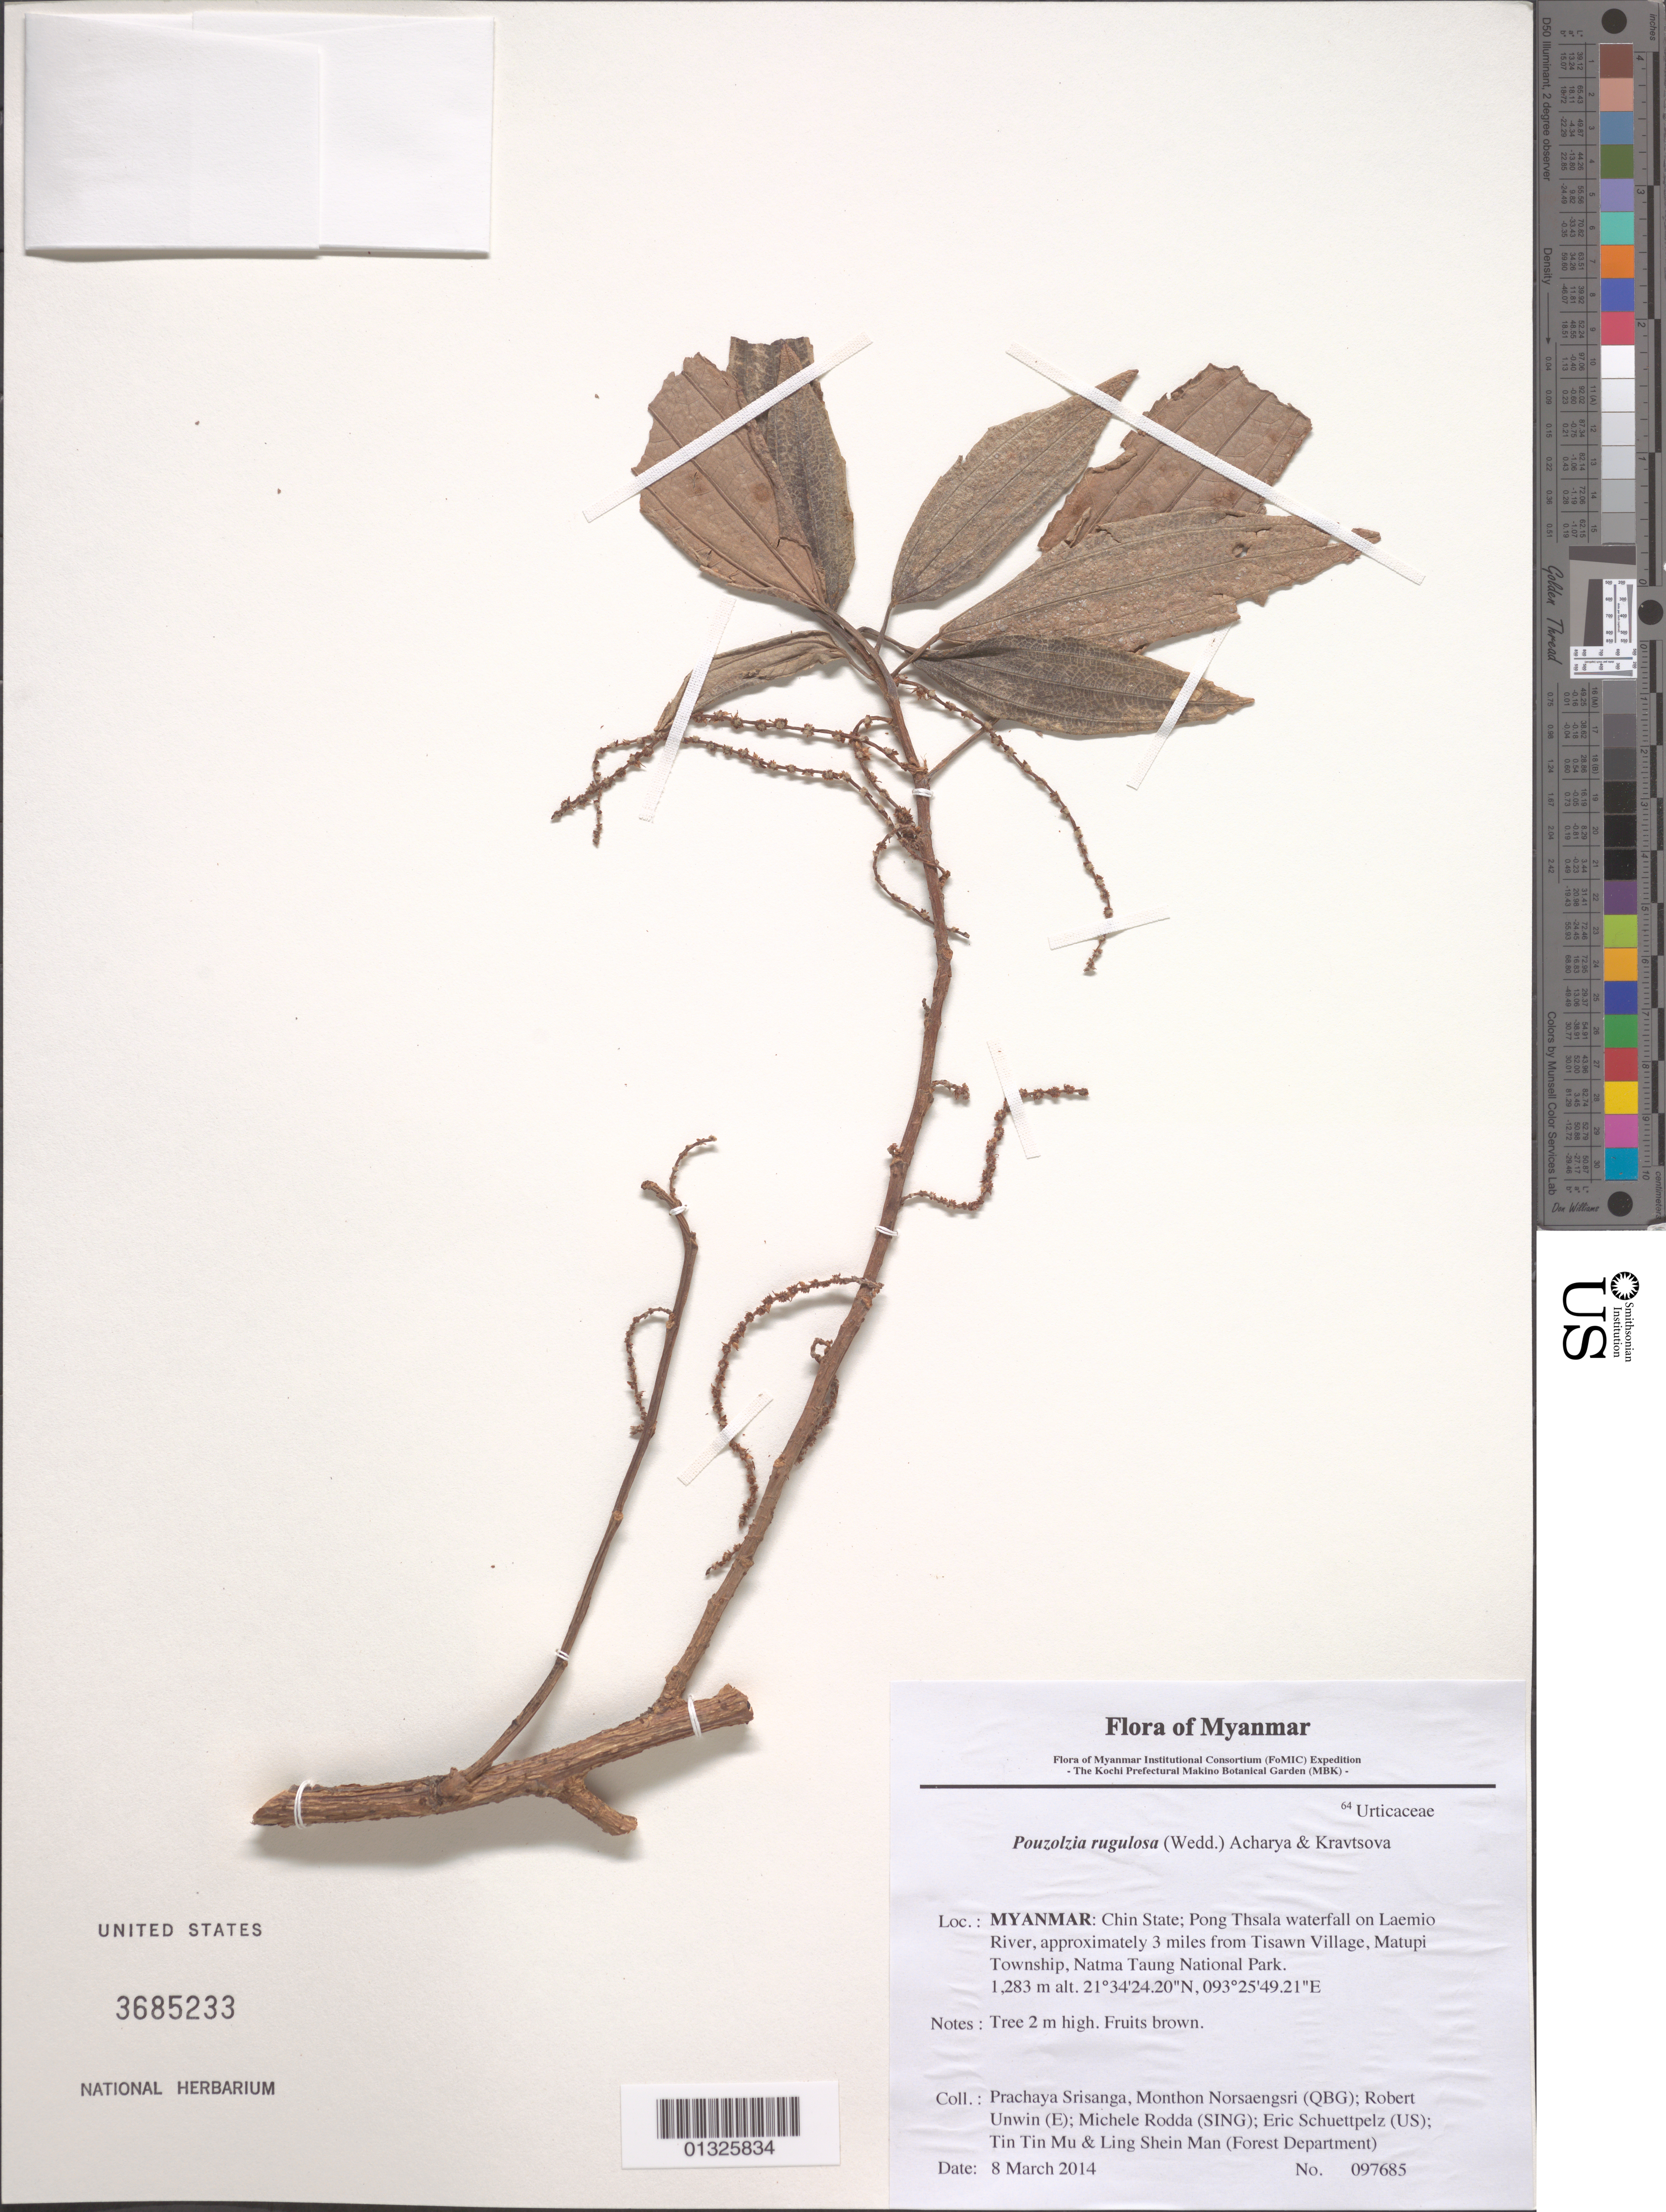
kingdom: Plantae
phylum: Tracheophyta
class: Magnoliopsida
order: Rosales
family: Urticaceae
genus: Pouzolzia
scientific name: Pouzolzia rugulosa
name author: (Wedd.) Acharya & Kravtsova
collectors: P. Srisanga, M. Norsaengsri, R. Unwin, M. Rodda, E. Schuettpelz, Tin Tin Mu & Ling Shein Man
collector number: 97685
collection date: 2014-03-08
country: Myanmar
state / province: Chin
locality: Pong Thsala waterfall on Laemio River, approximately 3 miles from Tisawn Village, Matupi Township, Natma Taung National Park.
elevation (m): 1283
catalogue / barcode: US 3685233